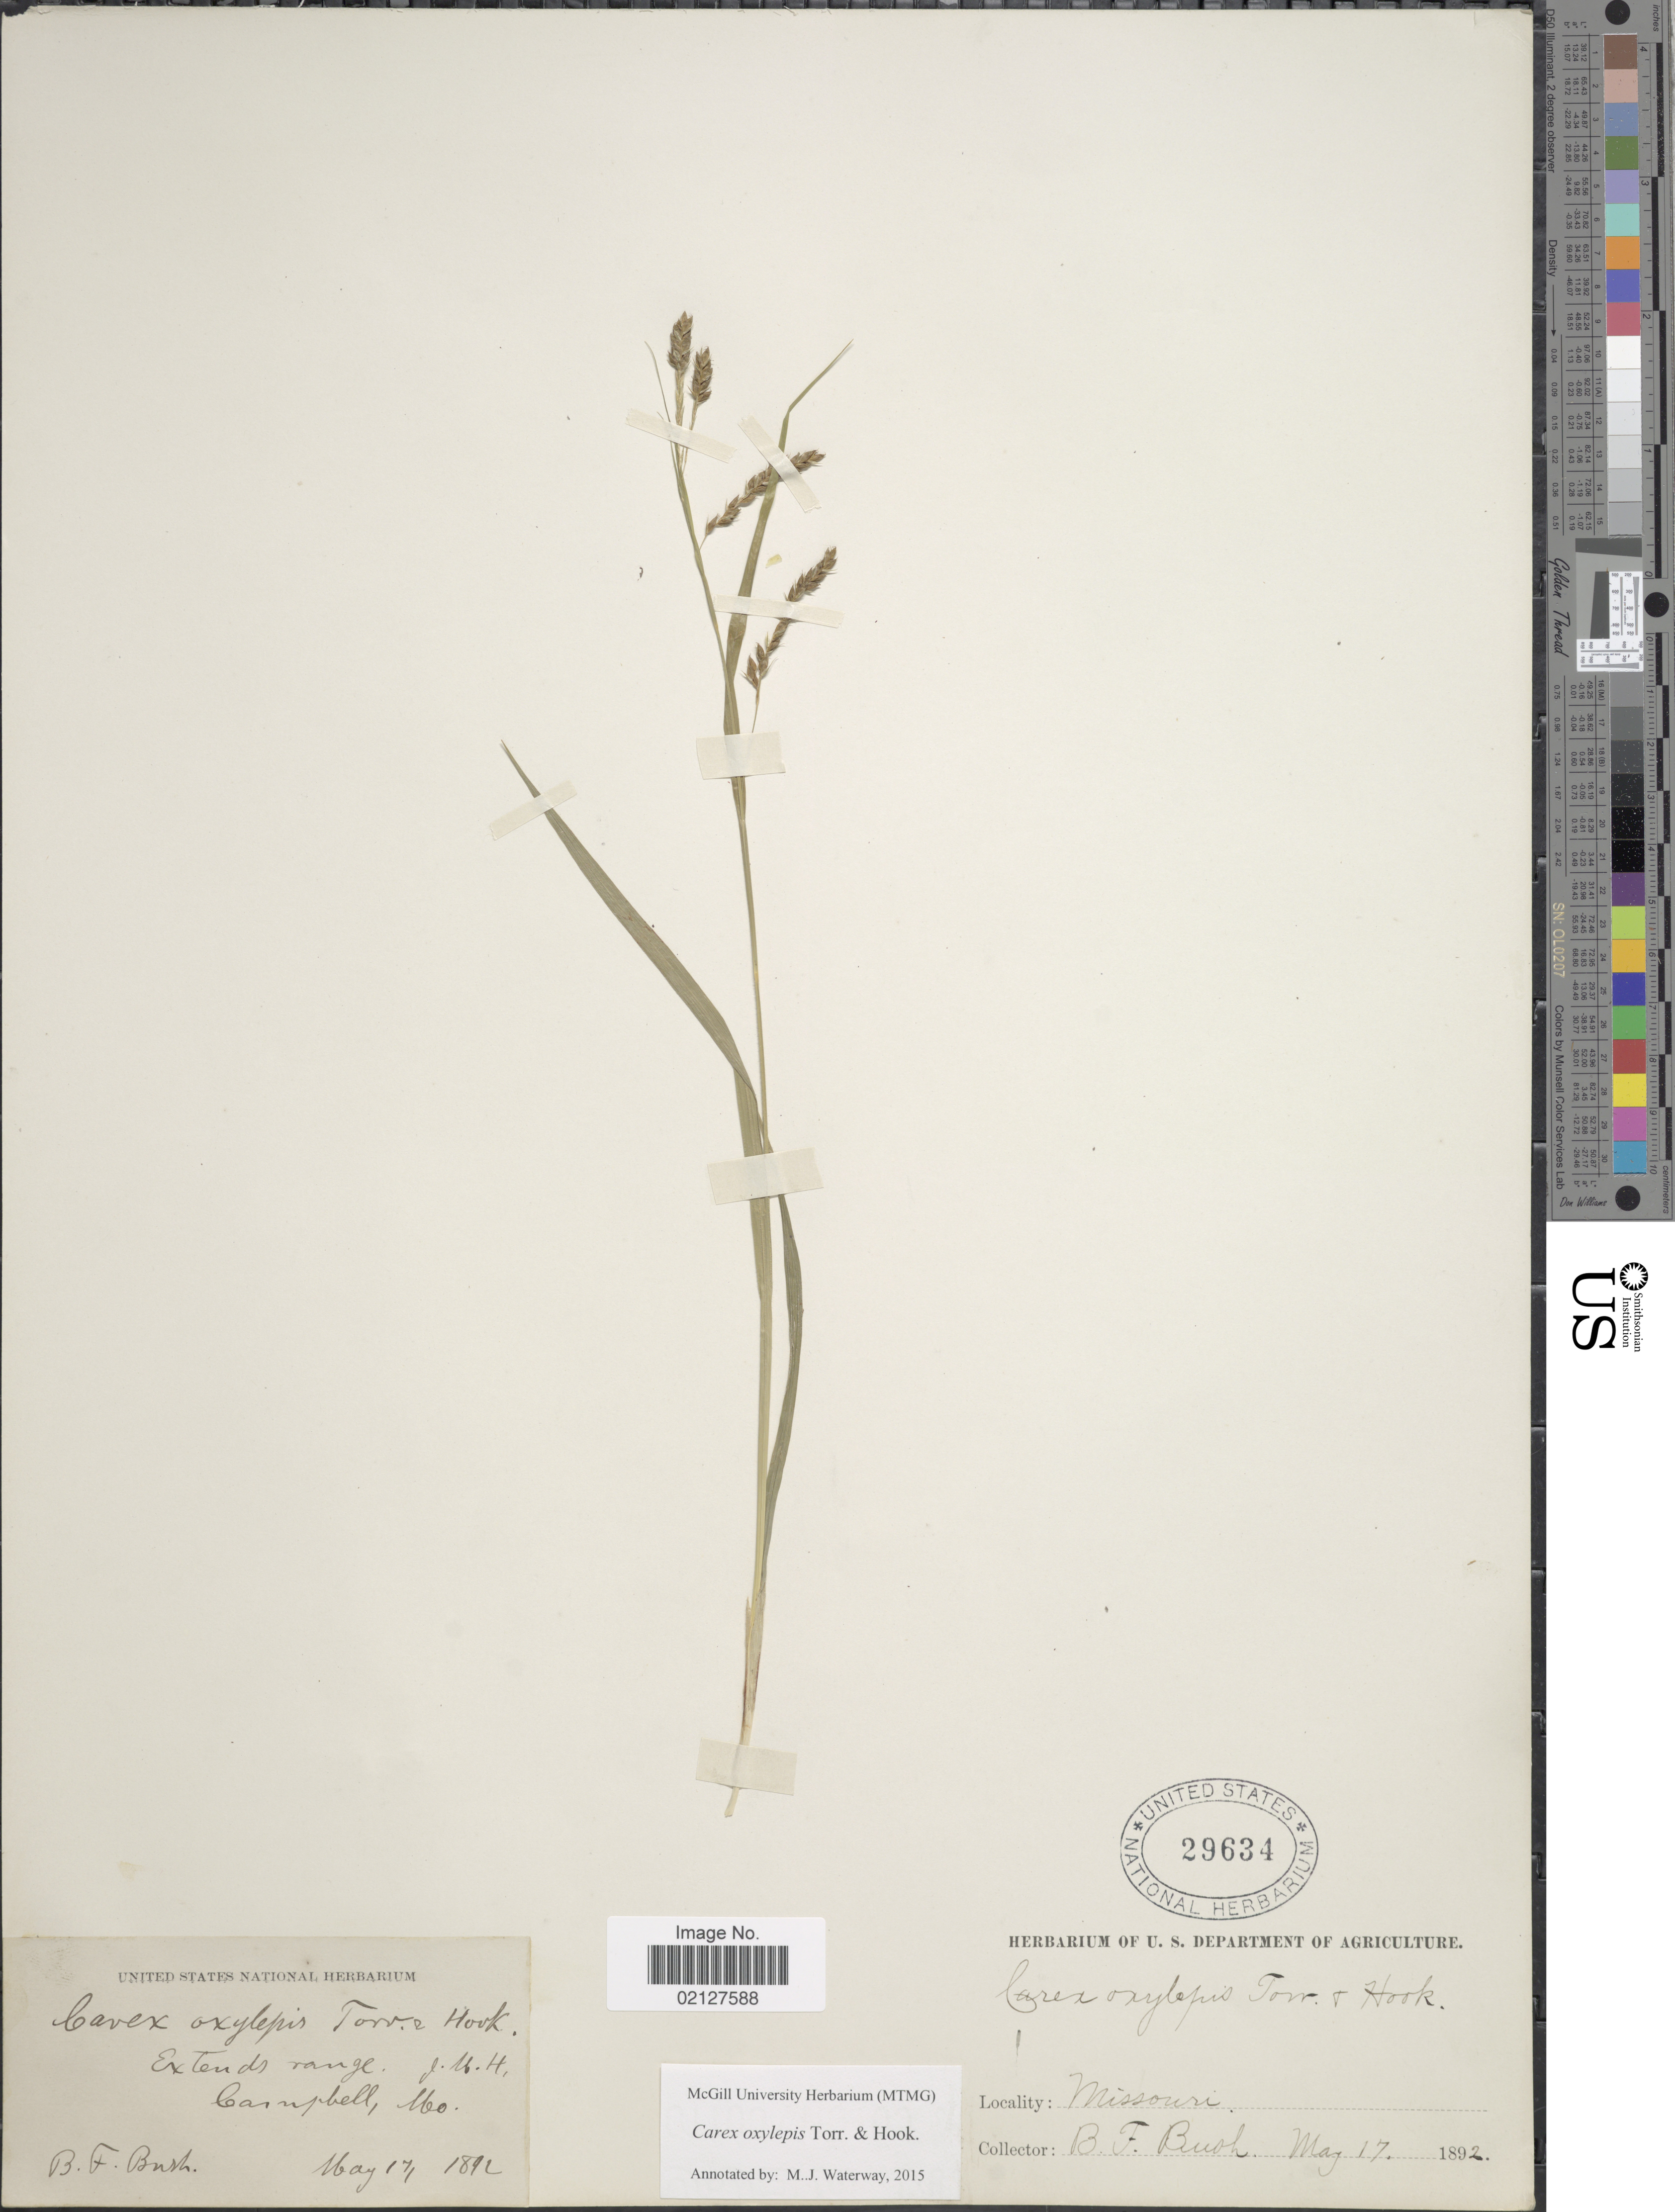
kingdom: Plantae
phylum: Tracheophyta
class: Liliopsida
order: Poales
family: Cyperaceae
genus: Carex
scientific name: Carex oxylepis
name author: Torr. & Hook.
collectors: B. F. Bush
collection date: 1892-05-17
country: United States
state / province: Missouri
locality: Campbell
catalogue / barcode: US 29634